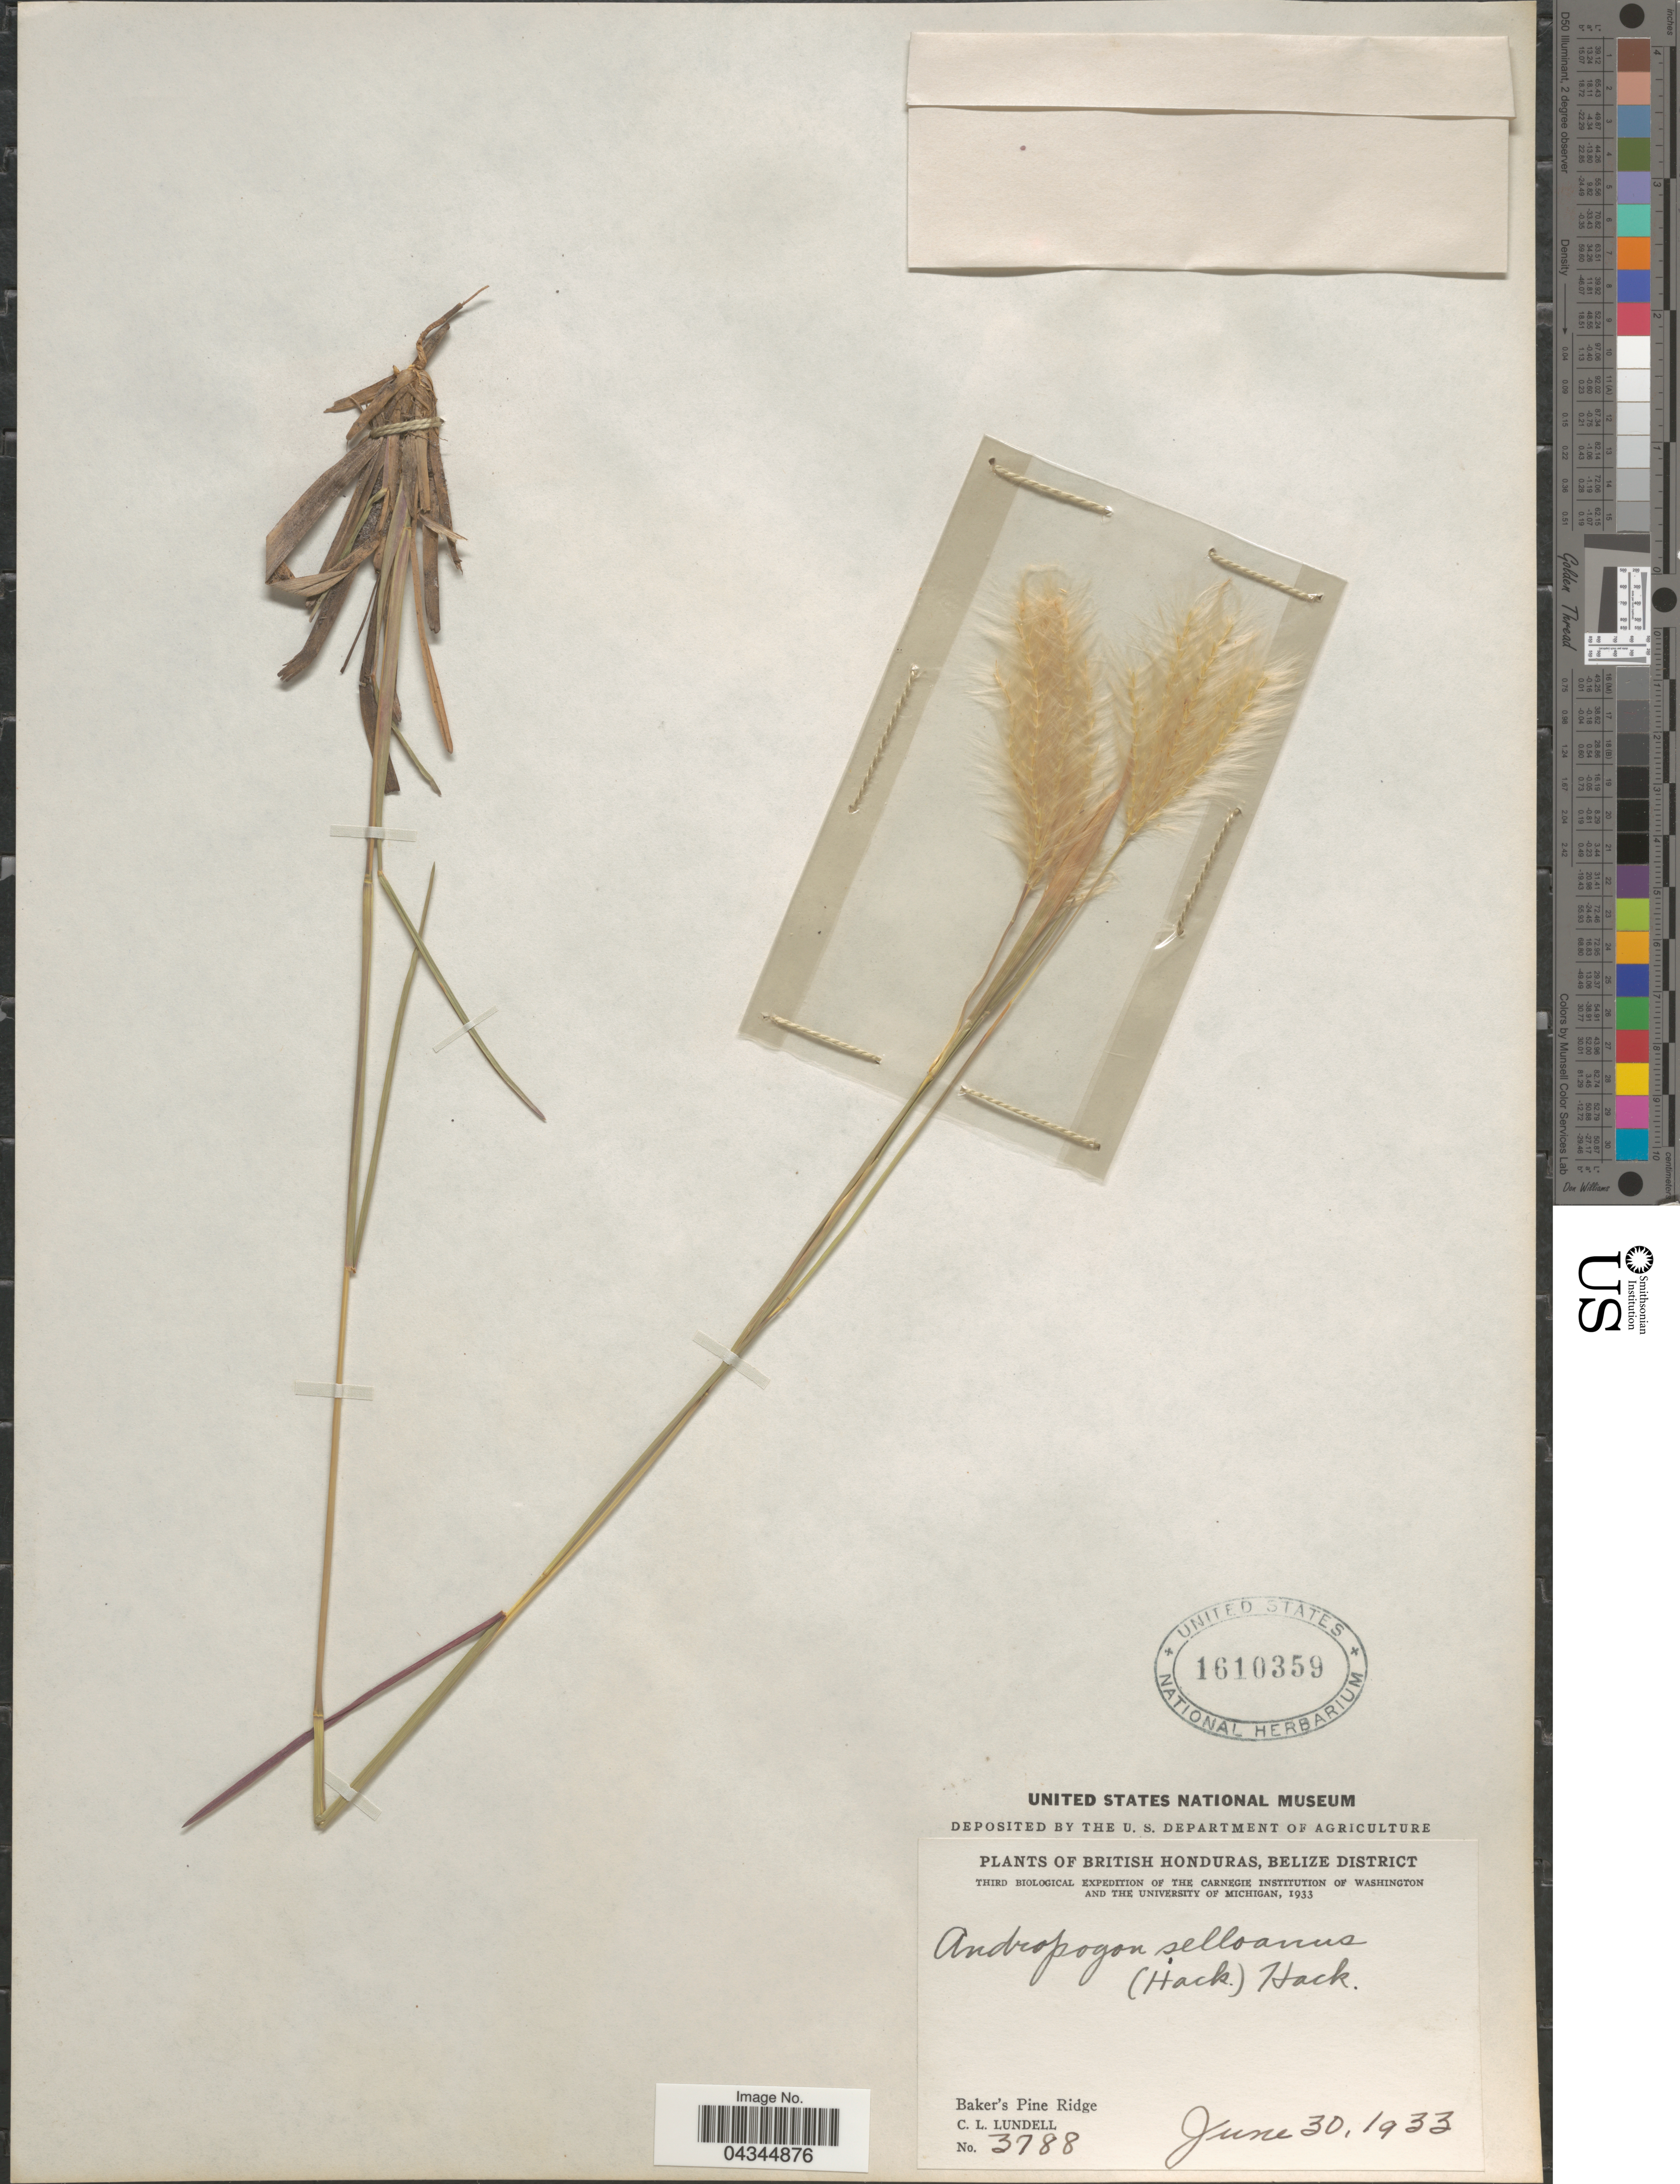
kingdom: Plantae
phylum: Tracheophyta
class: Liliopsida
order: Poales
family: Poaceae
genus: Andropogon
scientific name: Andropogon selloanus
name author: (Hack.) Hack.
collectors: C. L. Lundell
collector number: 3788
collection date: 1933-06-30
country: Belize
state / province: Belize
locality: British Honduras, Belize District. Third Biological Expedition of the Carnegie Institution of Washington and the University of Michigan, 1933. Baker's Pine Ridge.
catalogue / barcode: US 1610359